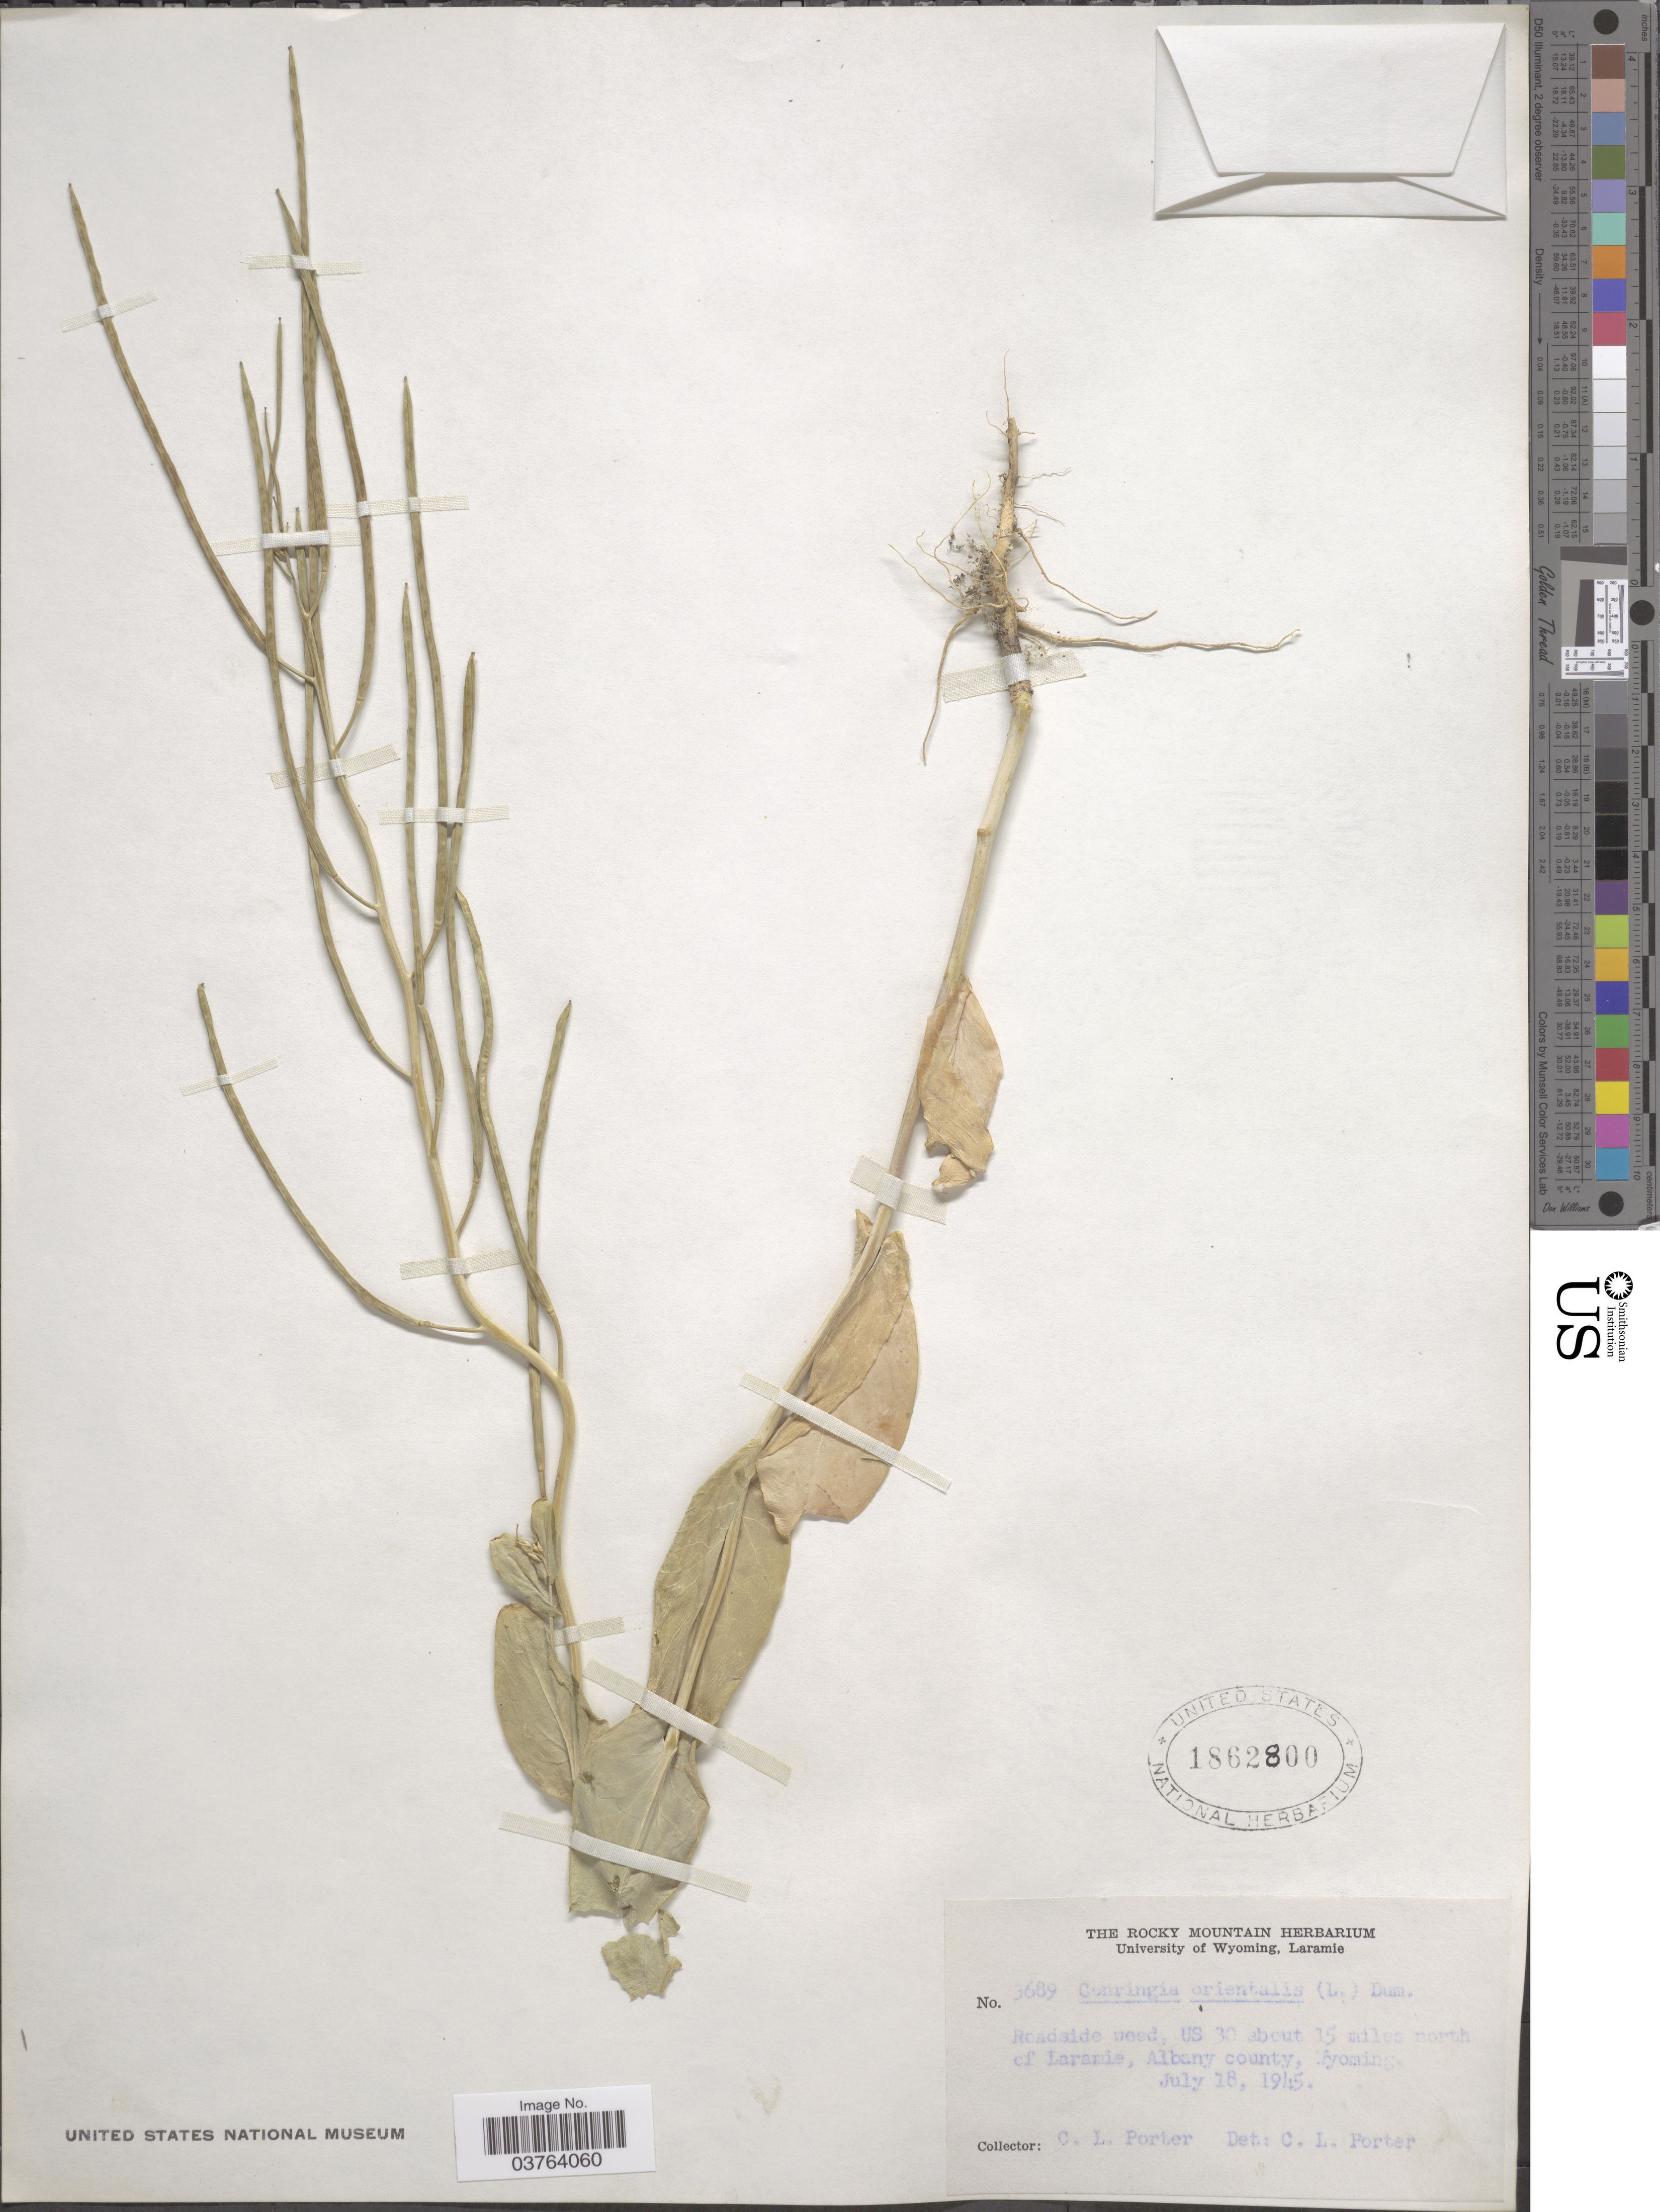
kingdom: Plantae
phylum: Tracheophyta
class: Magnoliopsida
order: Brassicales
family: Brassicaceae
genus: Conringia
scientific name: Conringia orientalis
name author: (L.) C. Presl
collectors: C. L. Porter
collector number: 3689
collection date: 1945-07-18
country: United States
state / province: Wyoming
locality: US 30 about 15 miles north of Laramie, Albany county.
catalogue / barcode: US 1862800